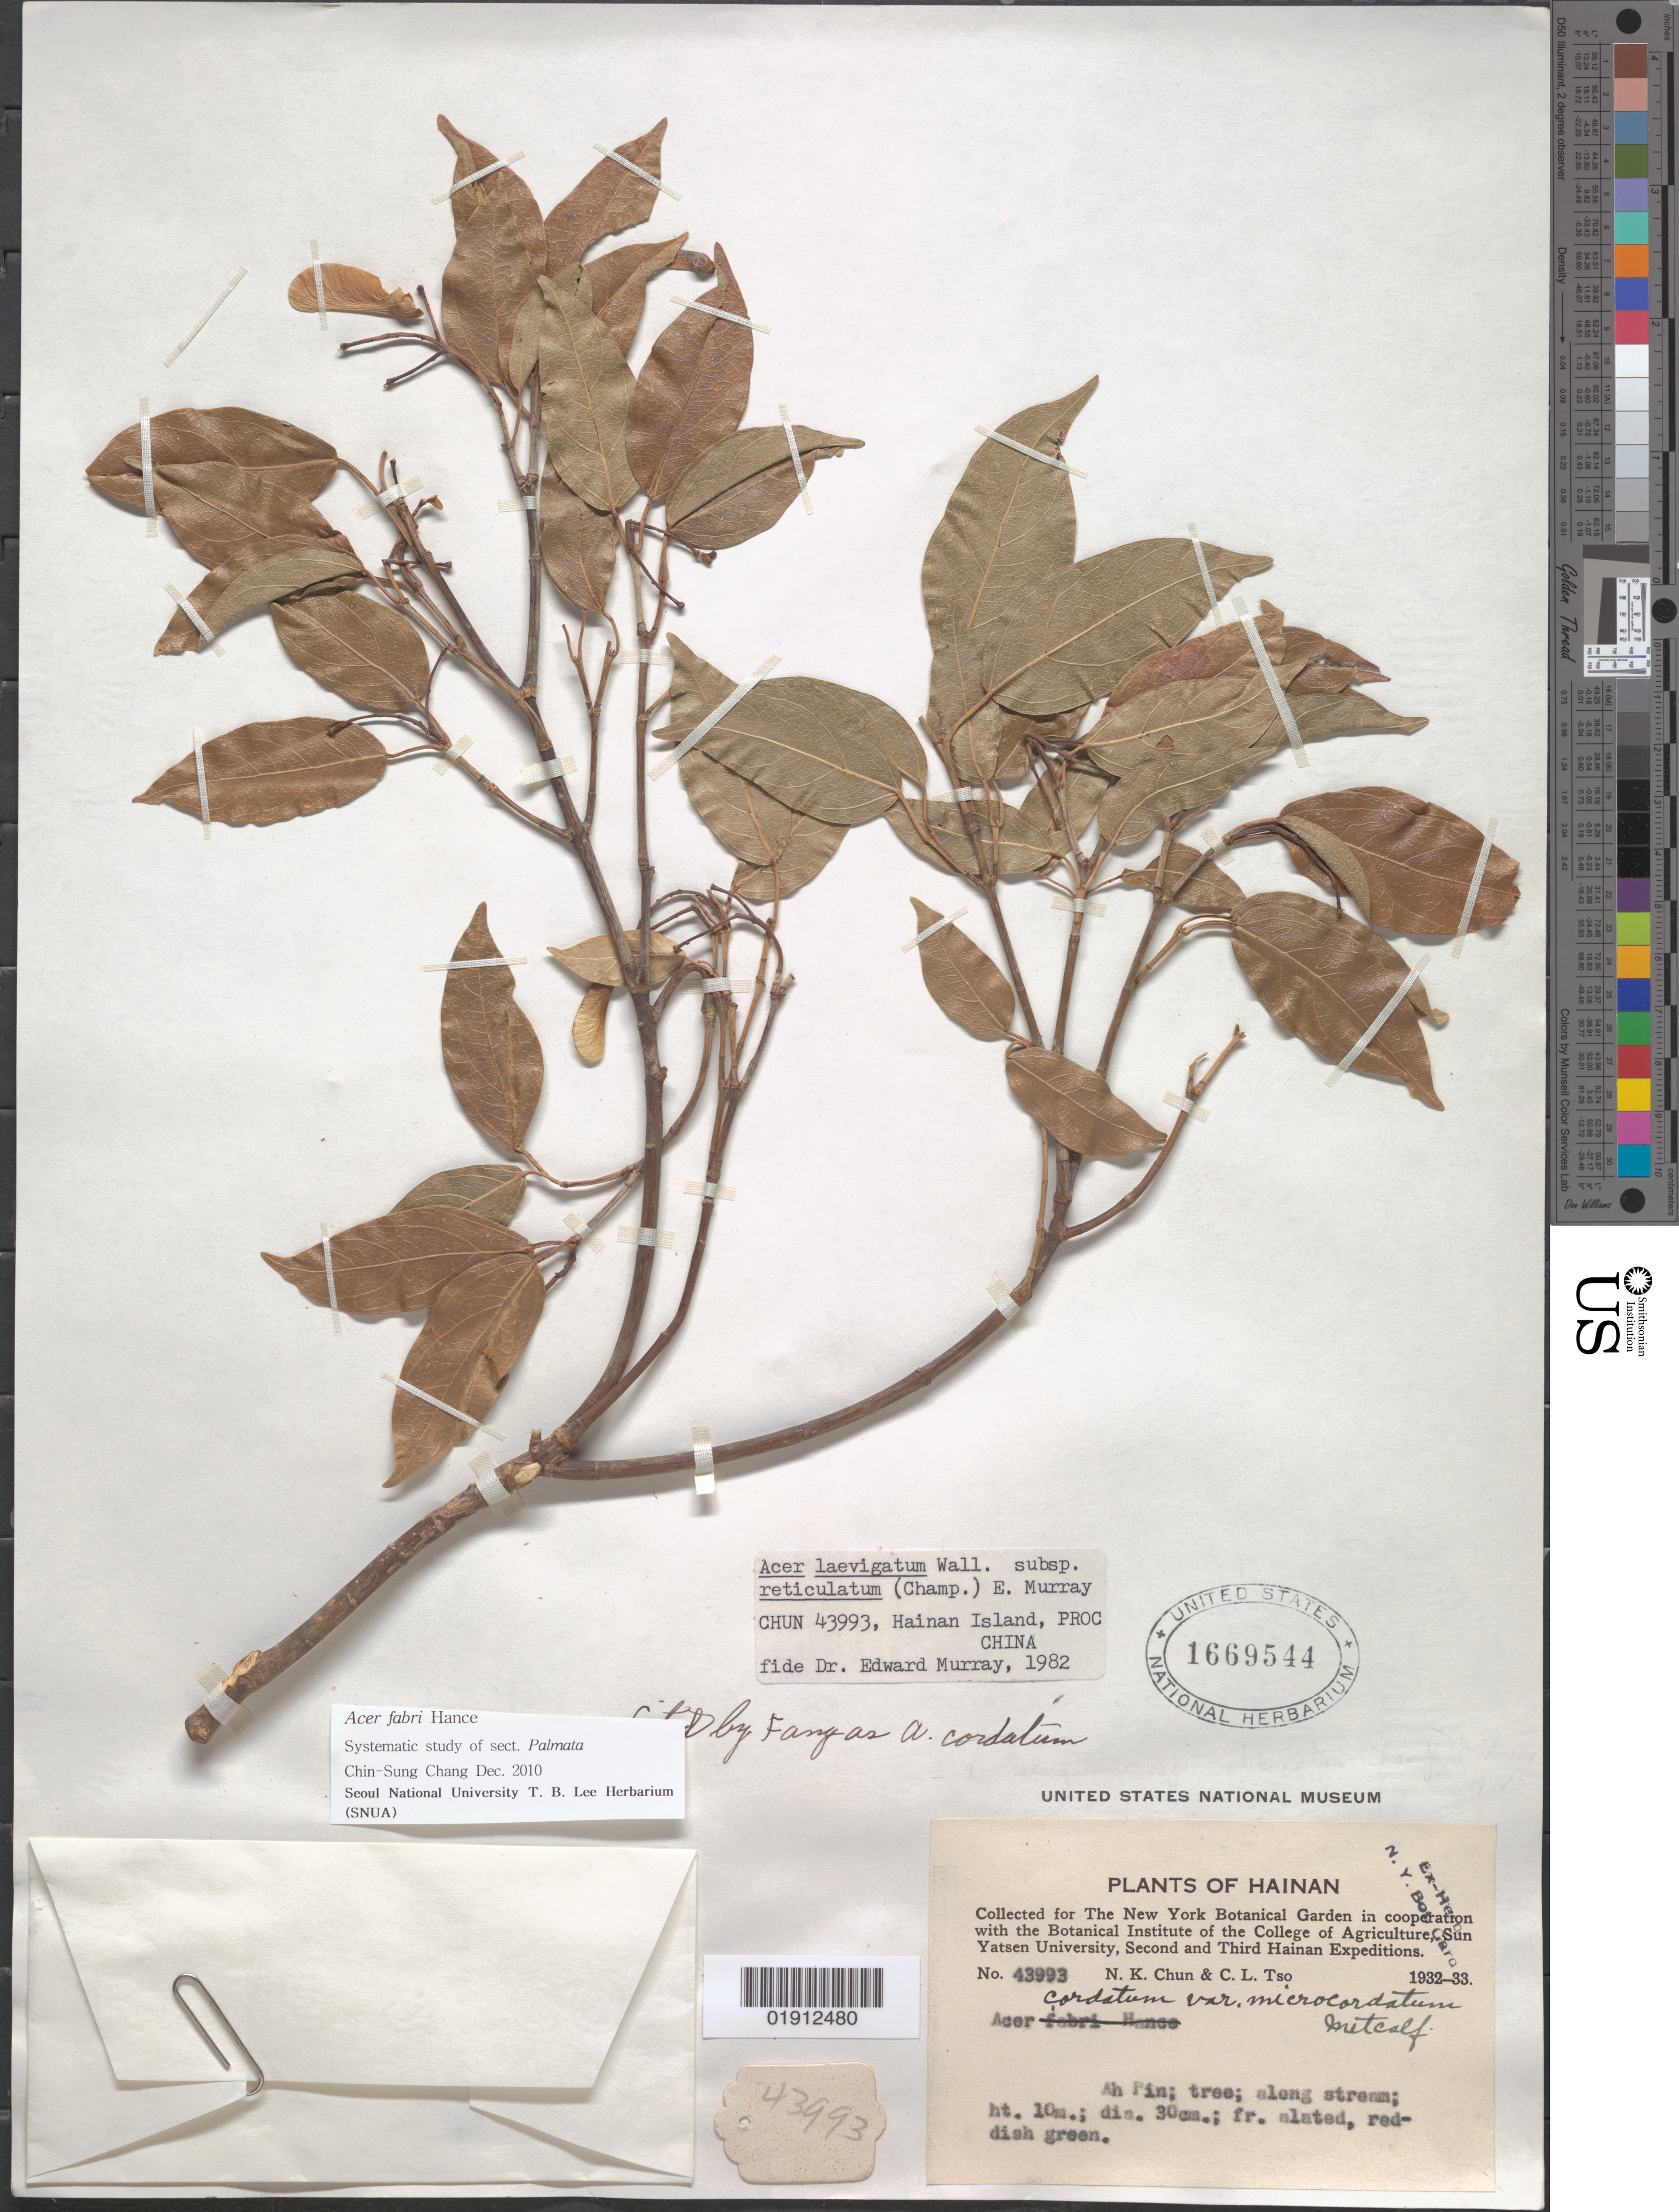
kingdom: Plantae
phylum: Tracheophyta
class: Magnoliopsida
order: Sapindales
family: Sapindaceae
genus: Acer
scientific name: Acer fabri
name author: Hance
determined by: Chang, C. S., (SNUA)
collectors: N. K. Chun & C. Tso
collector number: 43993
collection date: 1932/1933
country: China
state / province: Hainan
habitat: Along stream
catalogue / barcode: US 1669544